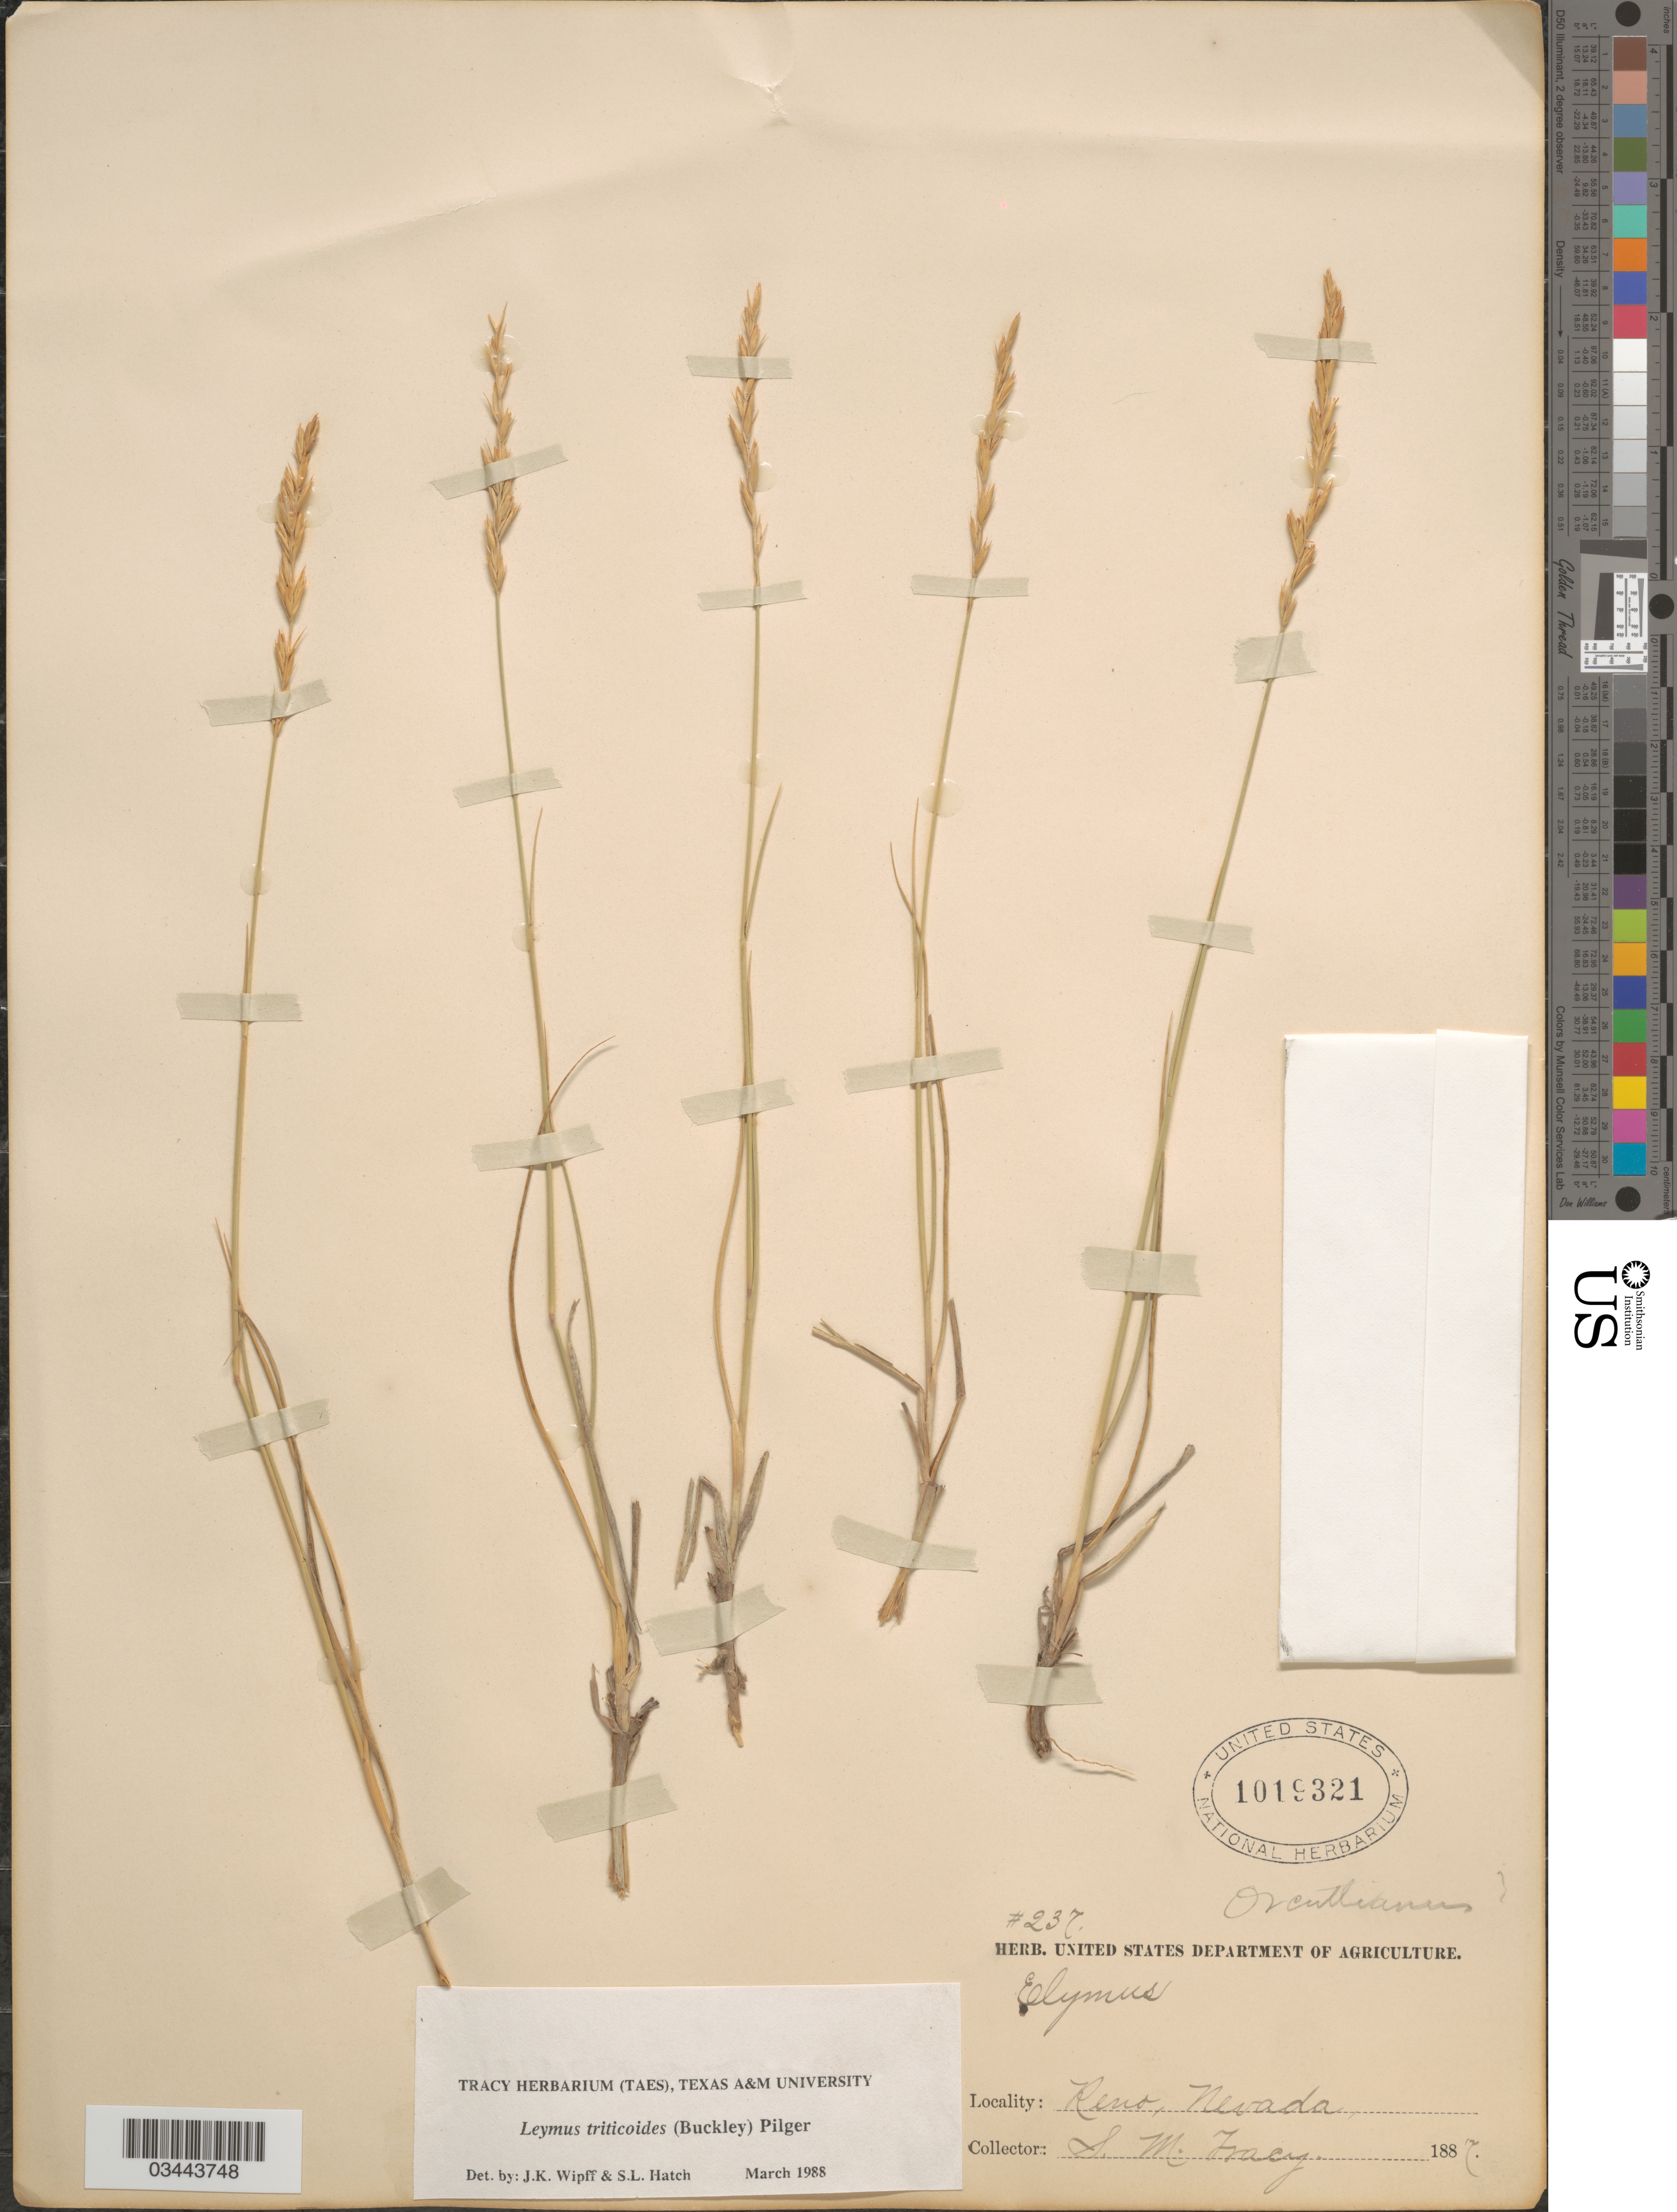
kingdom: Plantae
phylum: Tracheophyta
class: Liliopsida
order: Poales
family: Poaceae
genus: Leymus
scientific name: Leymus triticoides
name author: (Buckley) Pilg.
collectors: S. M. Tracy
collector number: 237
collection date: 1887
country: United States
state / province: Nevada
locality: Reno.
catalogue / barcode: US 1019321